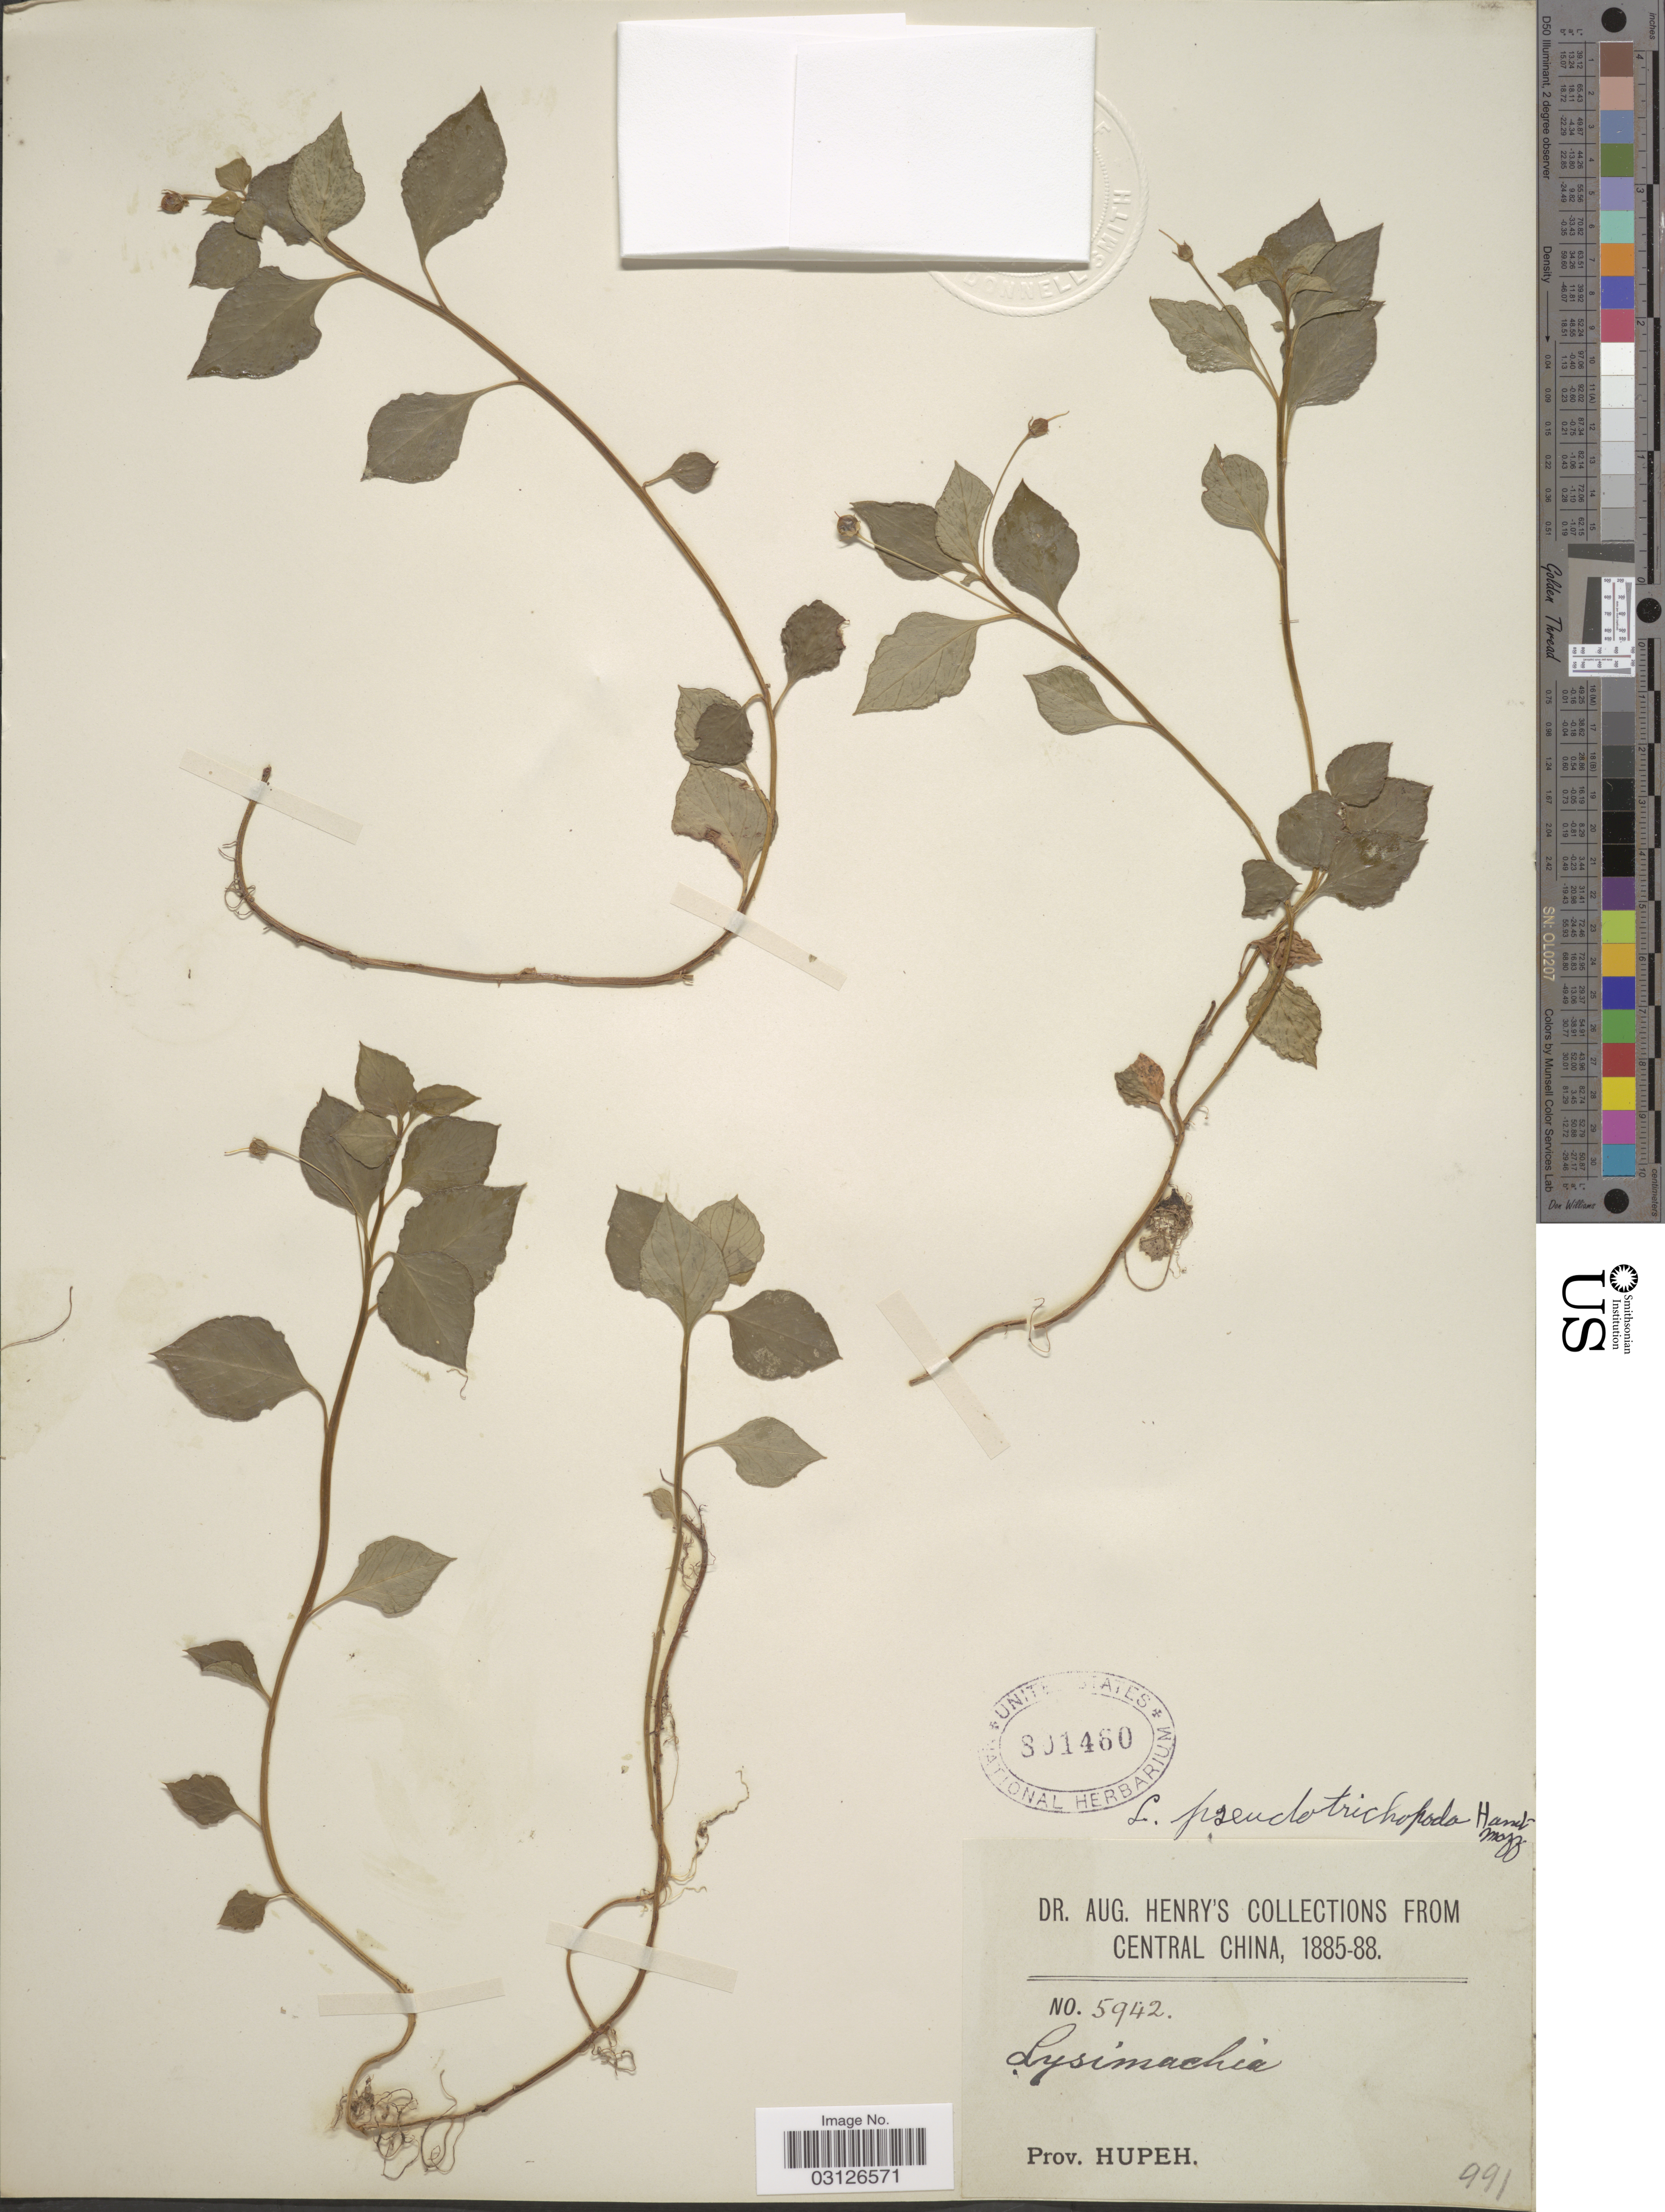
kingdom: Plantae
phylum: Tracheophyta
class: Magnoliopsida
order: Ericales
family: Primulaceae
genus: Lysimachia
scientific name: Lysimachia pseudotrichopoda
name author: Hand.-Mazz.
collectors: A. Henry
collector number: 5942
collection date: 1885/1888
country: China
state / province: Hubei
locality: Central China. Prov. Hupeh.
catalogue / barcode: US 801460